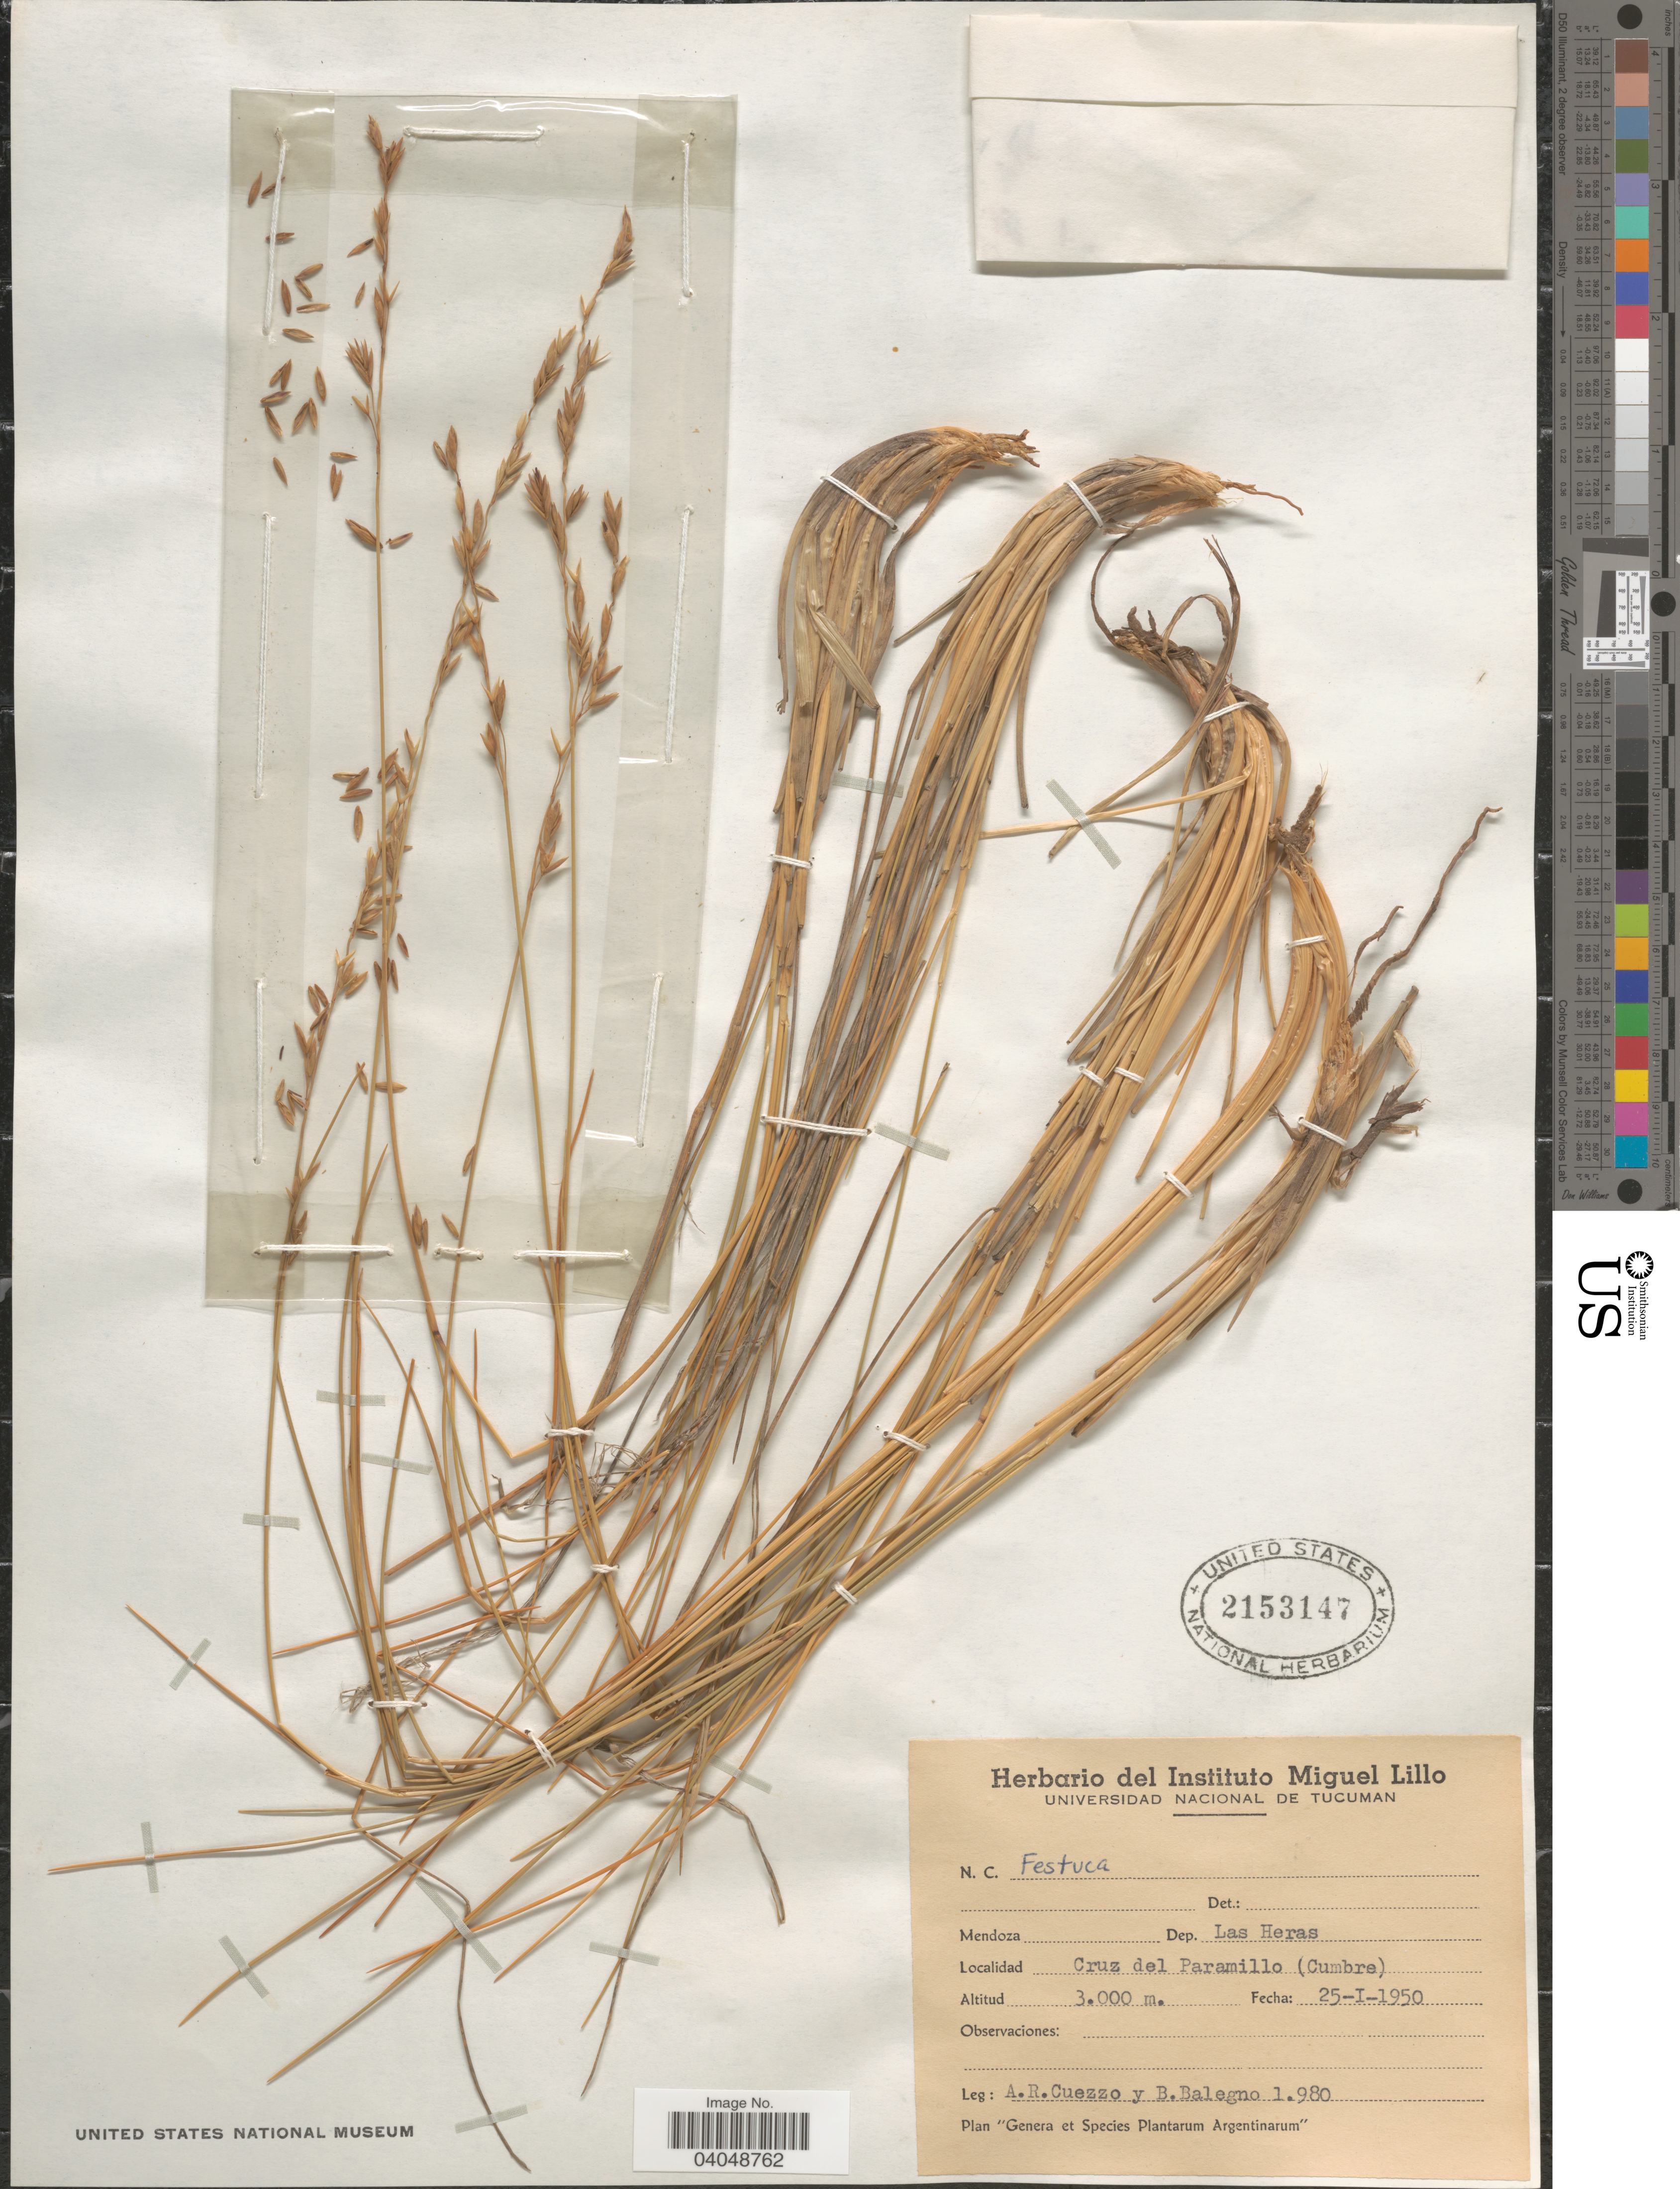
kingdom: Plantae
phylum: Tracheophyta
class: Liliopsida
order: Poales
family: Poaceae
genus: Festuca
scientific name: Festuca sp.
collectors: A. Cuezzo & B. Balegno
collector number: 1980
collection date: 1950-01-25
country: Argentina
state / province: Tucuman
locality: Dep. Las Heras. Cruz del Paramillo (Cumbre).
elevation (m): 3000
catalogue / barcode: US 2153147